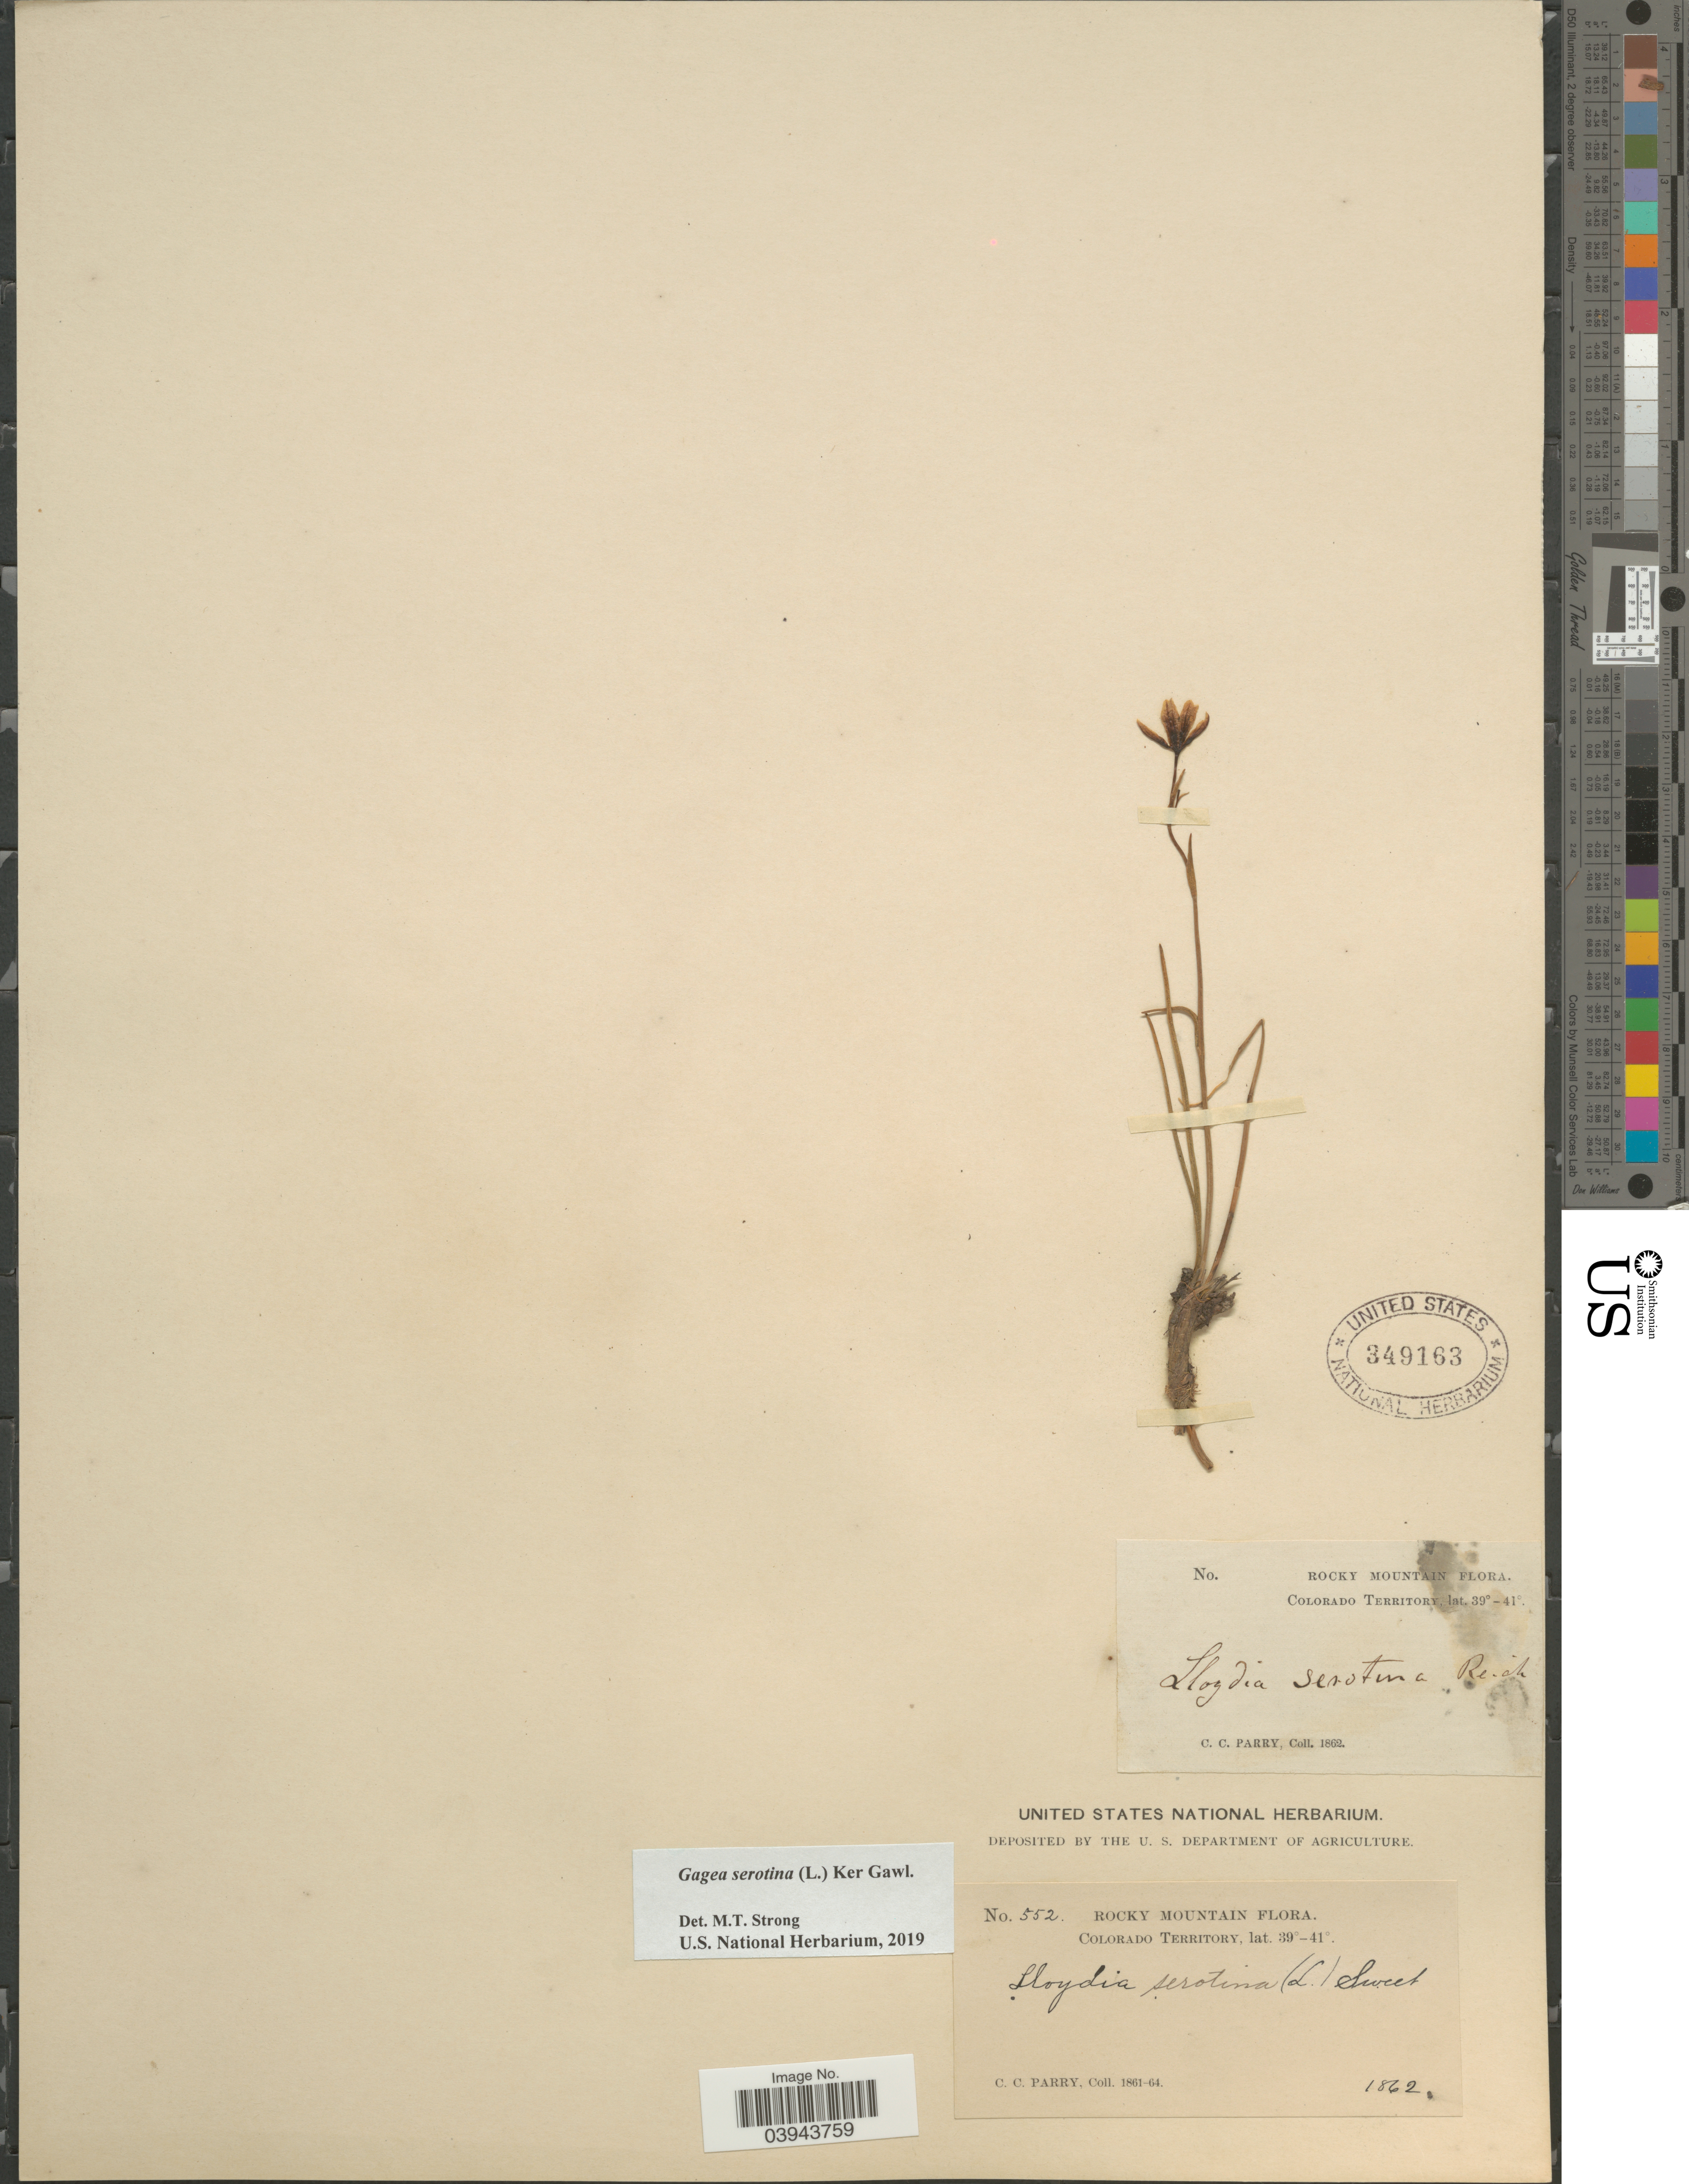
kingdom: Plantae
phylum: Tracheophyta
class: Liliopsida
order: Liliales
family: Liliaceae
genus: Lloydia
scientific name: Lloydia serotina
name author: (L.) Salisb. ex Rchb.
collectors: C. C. Parry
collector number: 552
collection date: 1862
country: United States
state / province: Colorado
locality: Rocky Mountain.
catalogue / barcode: US 349163